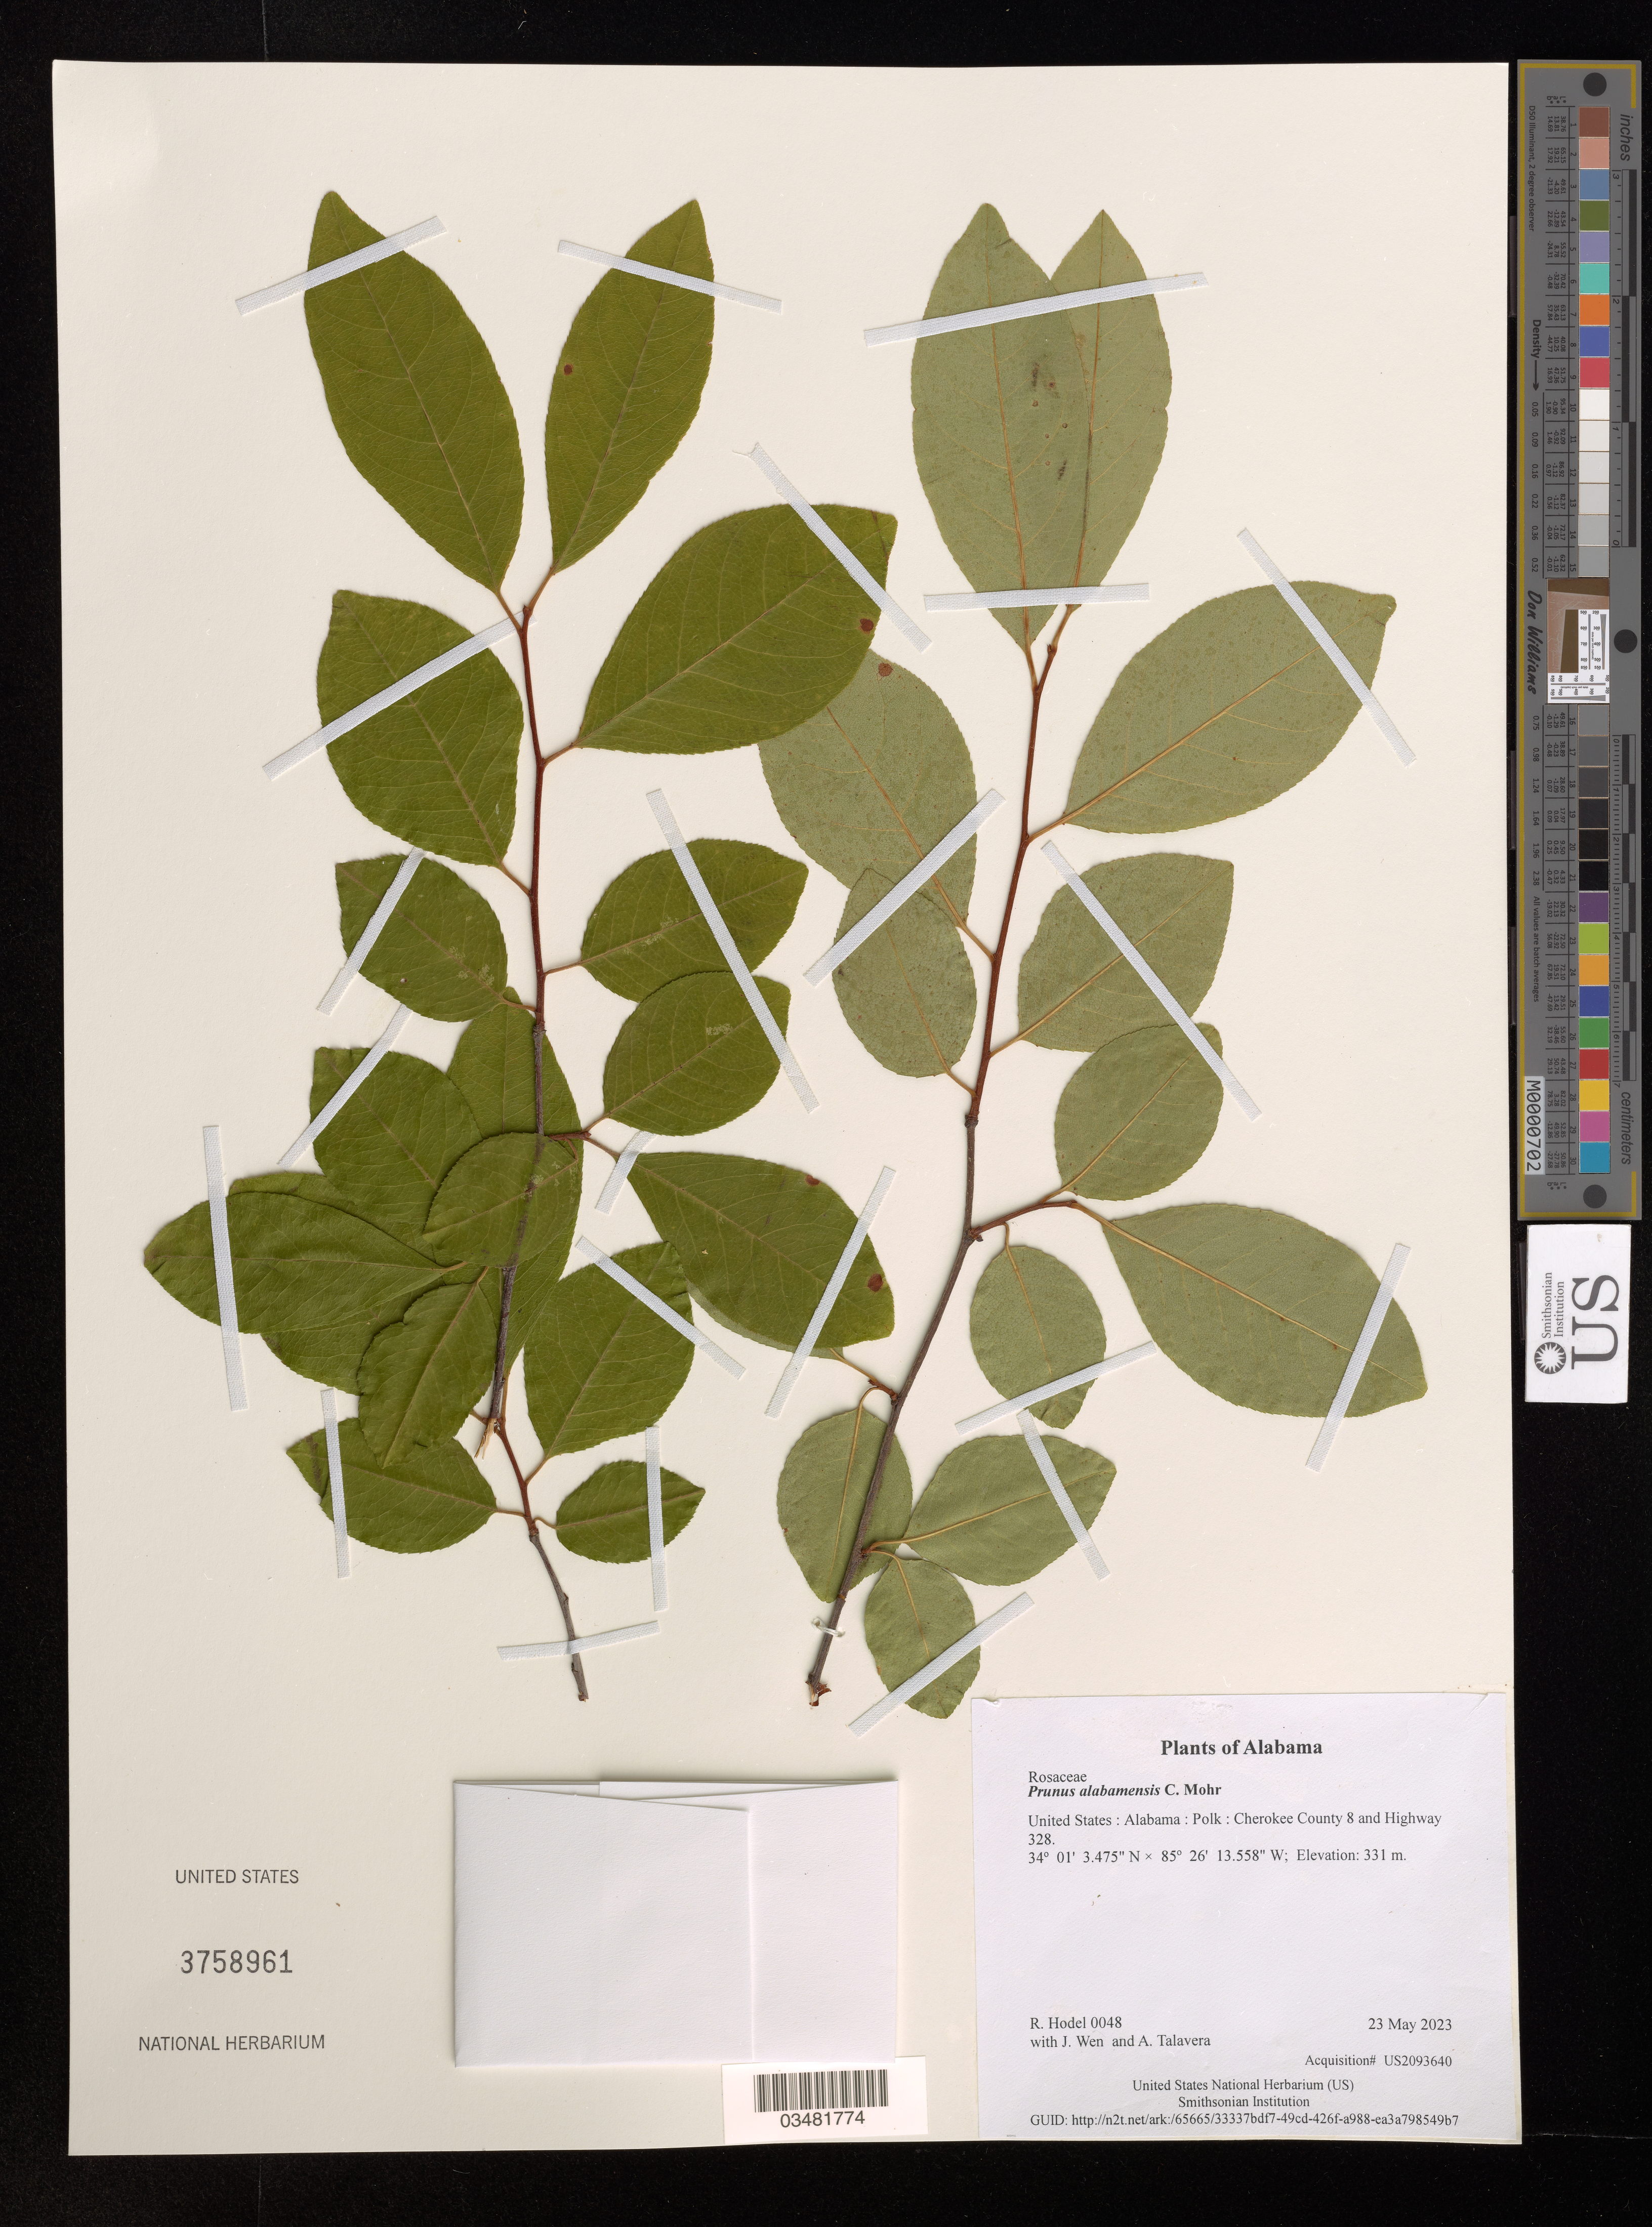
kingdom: Plantae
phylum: Tracheophyta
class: Magnoliopsida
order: Rosales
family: Rosaceae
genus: Prunus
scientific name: Prunus alabamensis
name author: C. Mohr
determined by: Hodel, Richard G. J.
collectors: R. Hodel, J. Wen & A. Talavera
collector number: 0048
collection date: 2023-05-23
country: United States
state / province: Alabama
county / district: Polk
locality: Cherokee County 8 and Highway 328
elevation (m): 331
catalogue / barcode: US 3758961